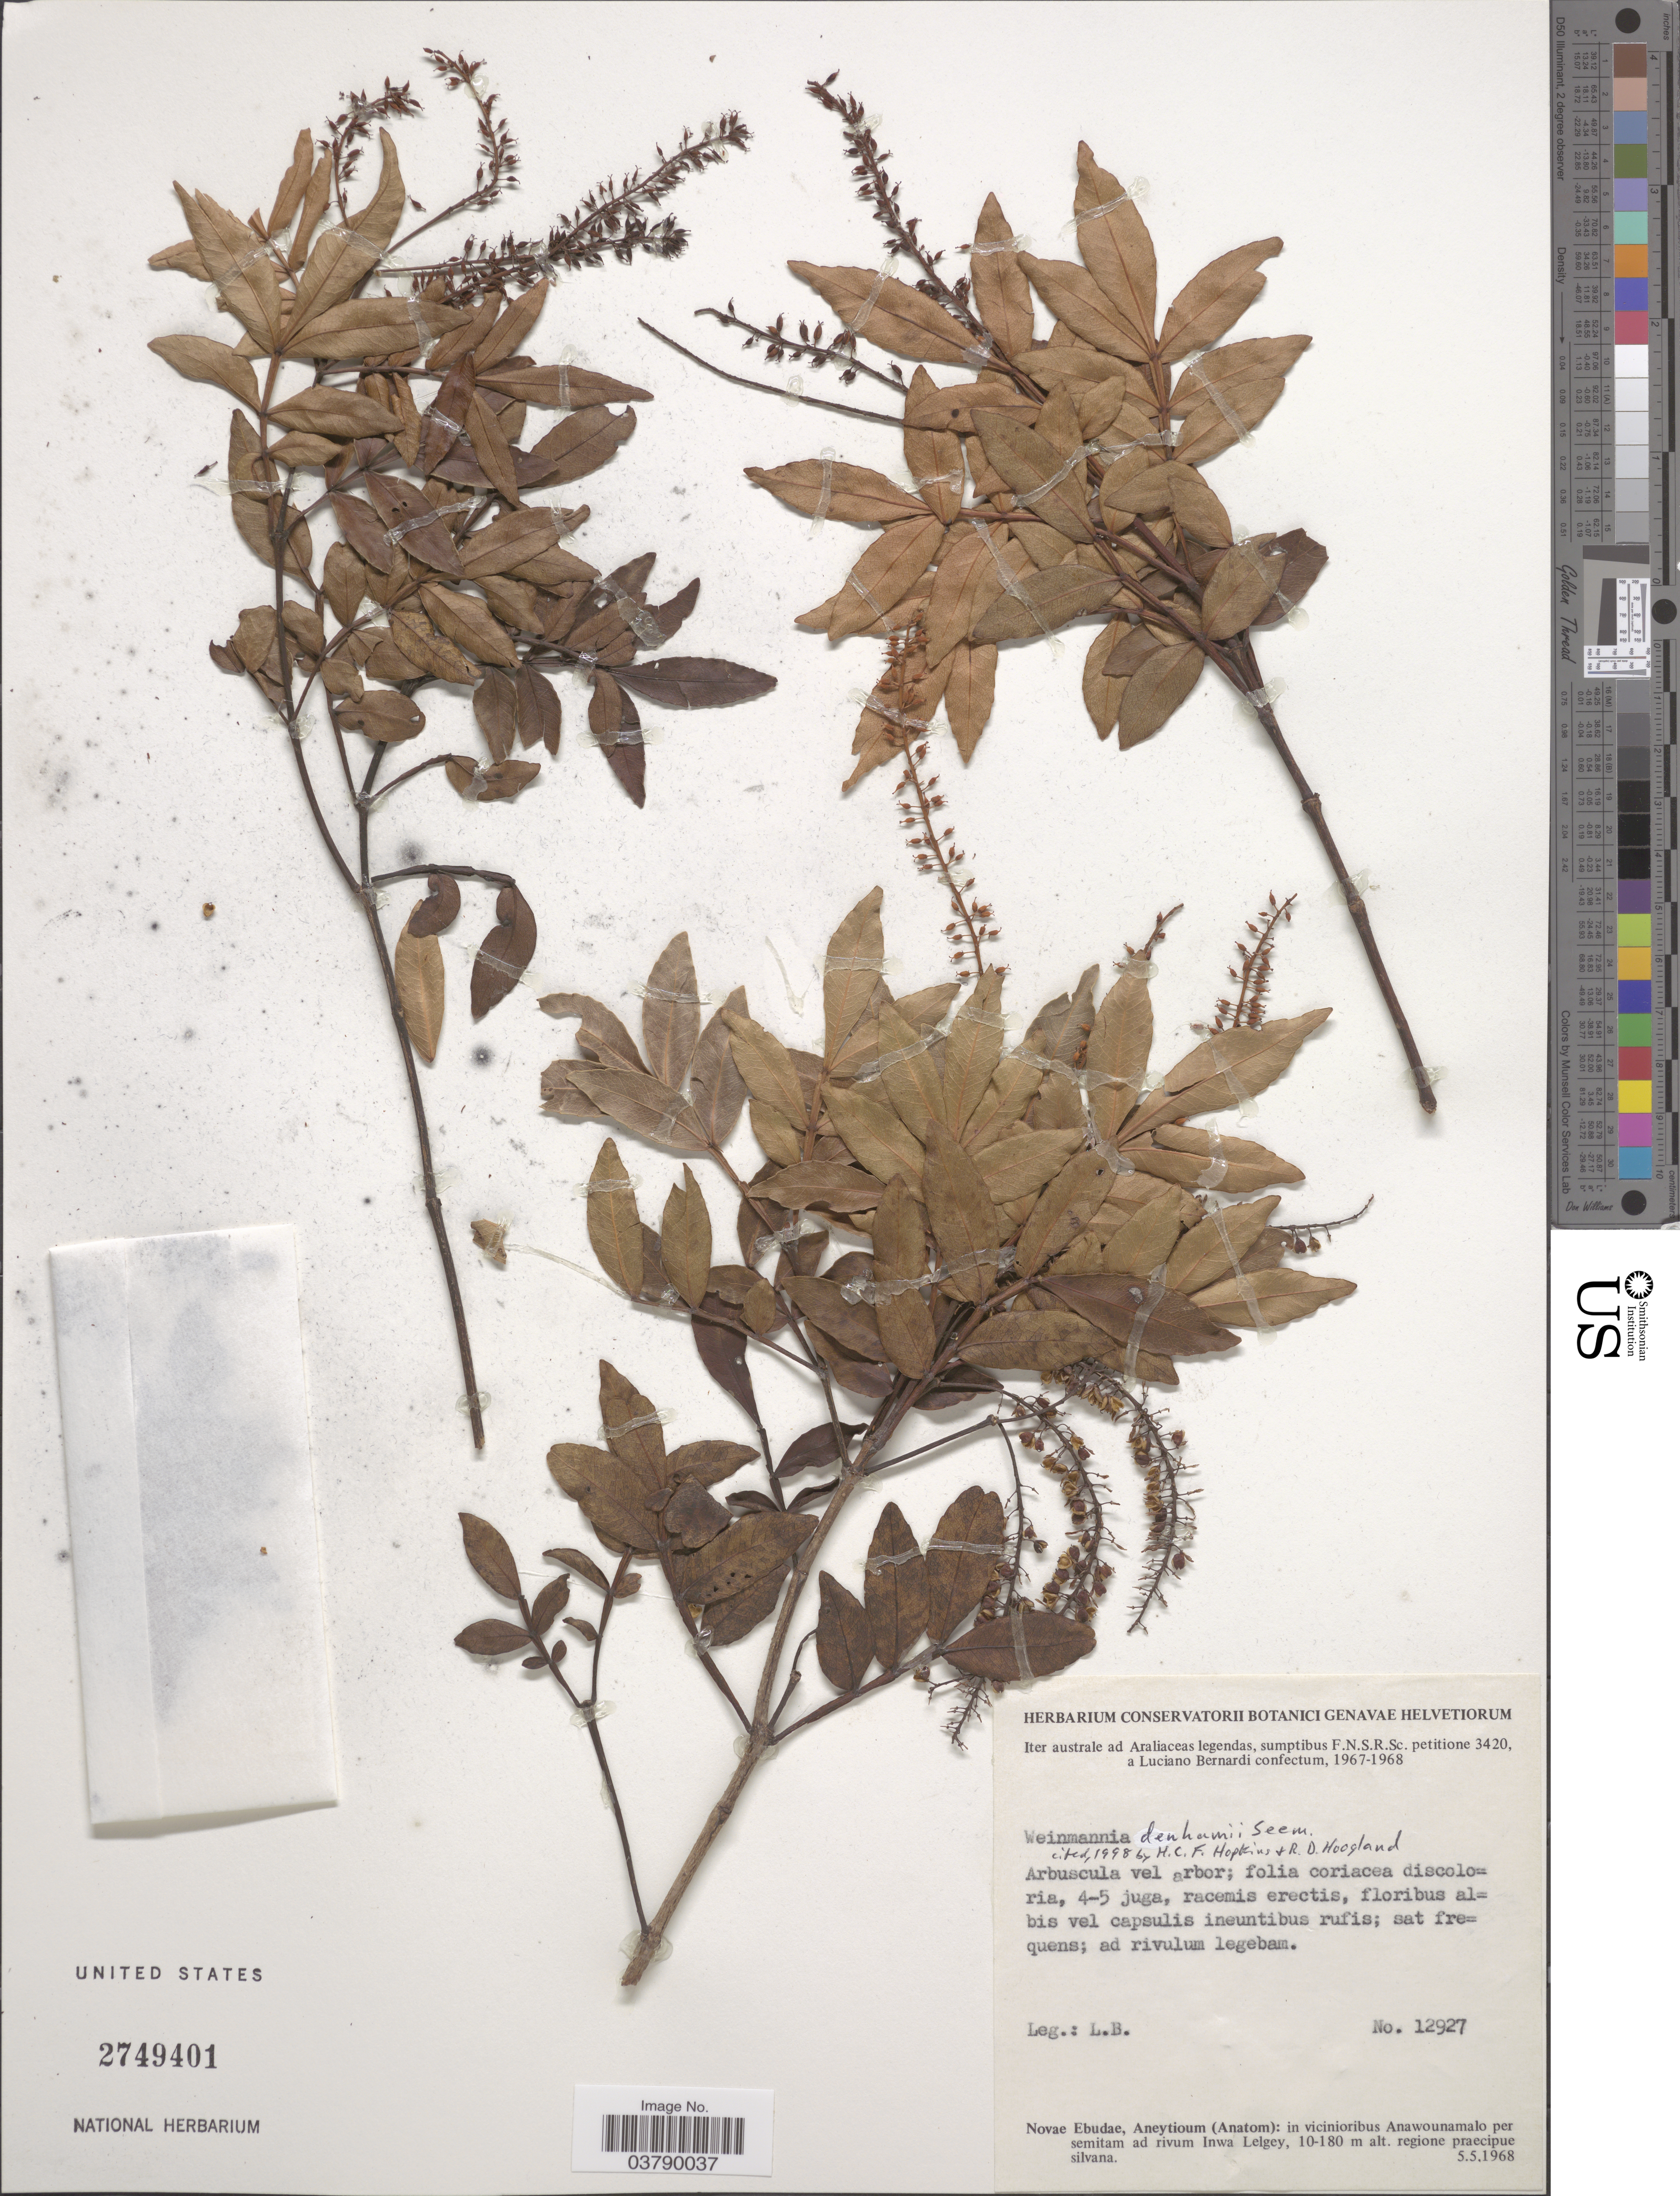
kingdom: Plantae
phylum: Tracheophyta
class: Magnoliopsida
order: Oxalidales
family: Cunoniaceae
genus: Pterophylla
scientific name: Pterophylla denhamii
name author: (Seem.) Pillon & H.C. Hopkins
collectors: L. Bernardi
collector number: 12927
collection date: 1968-05-05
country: Vanuatu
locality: Novae Ebudae, Aneytioum (Anatom): in vicinioribus Anawounamalo per semitan ad rivum Inwa Lelgey, regione praecipue silvana.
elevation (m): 10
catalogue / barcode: US 2749401